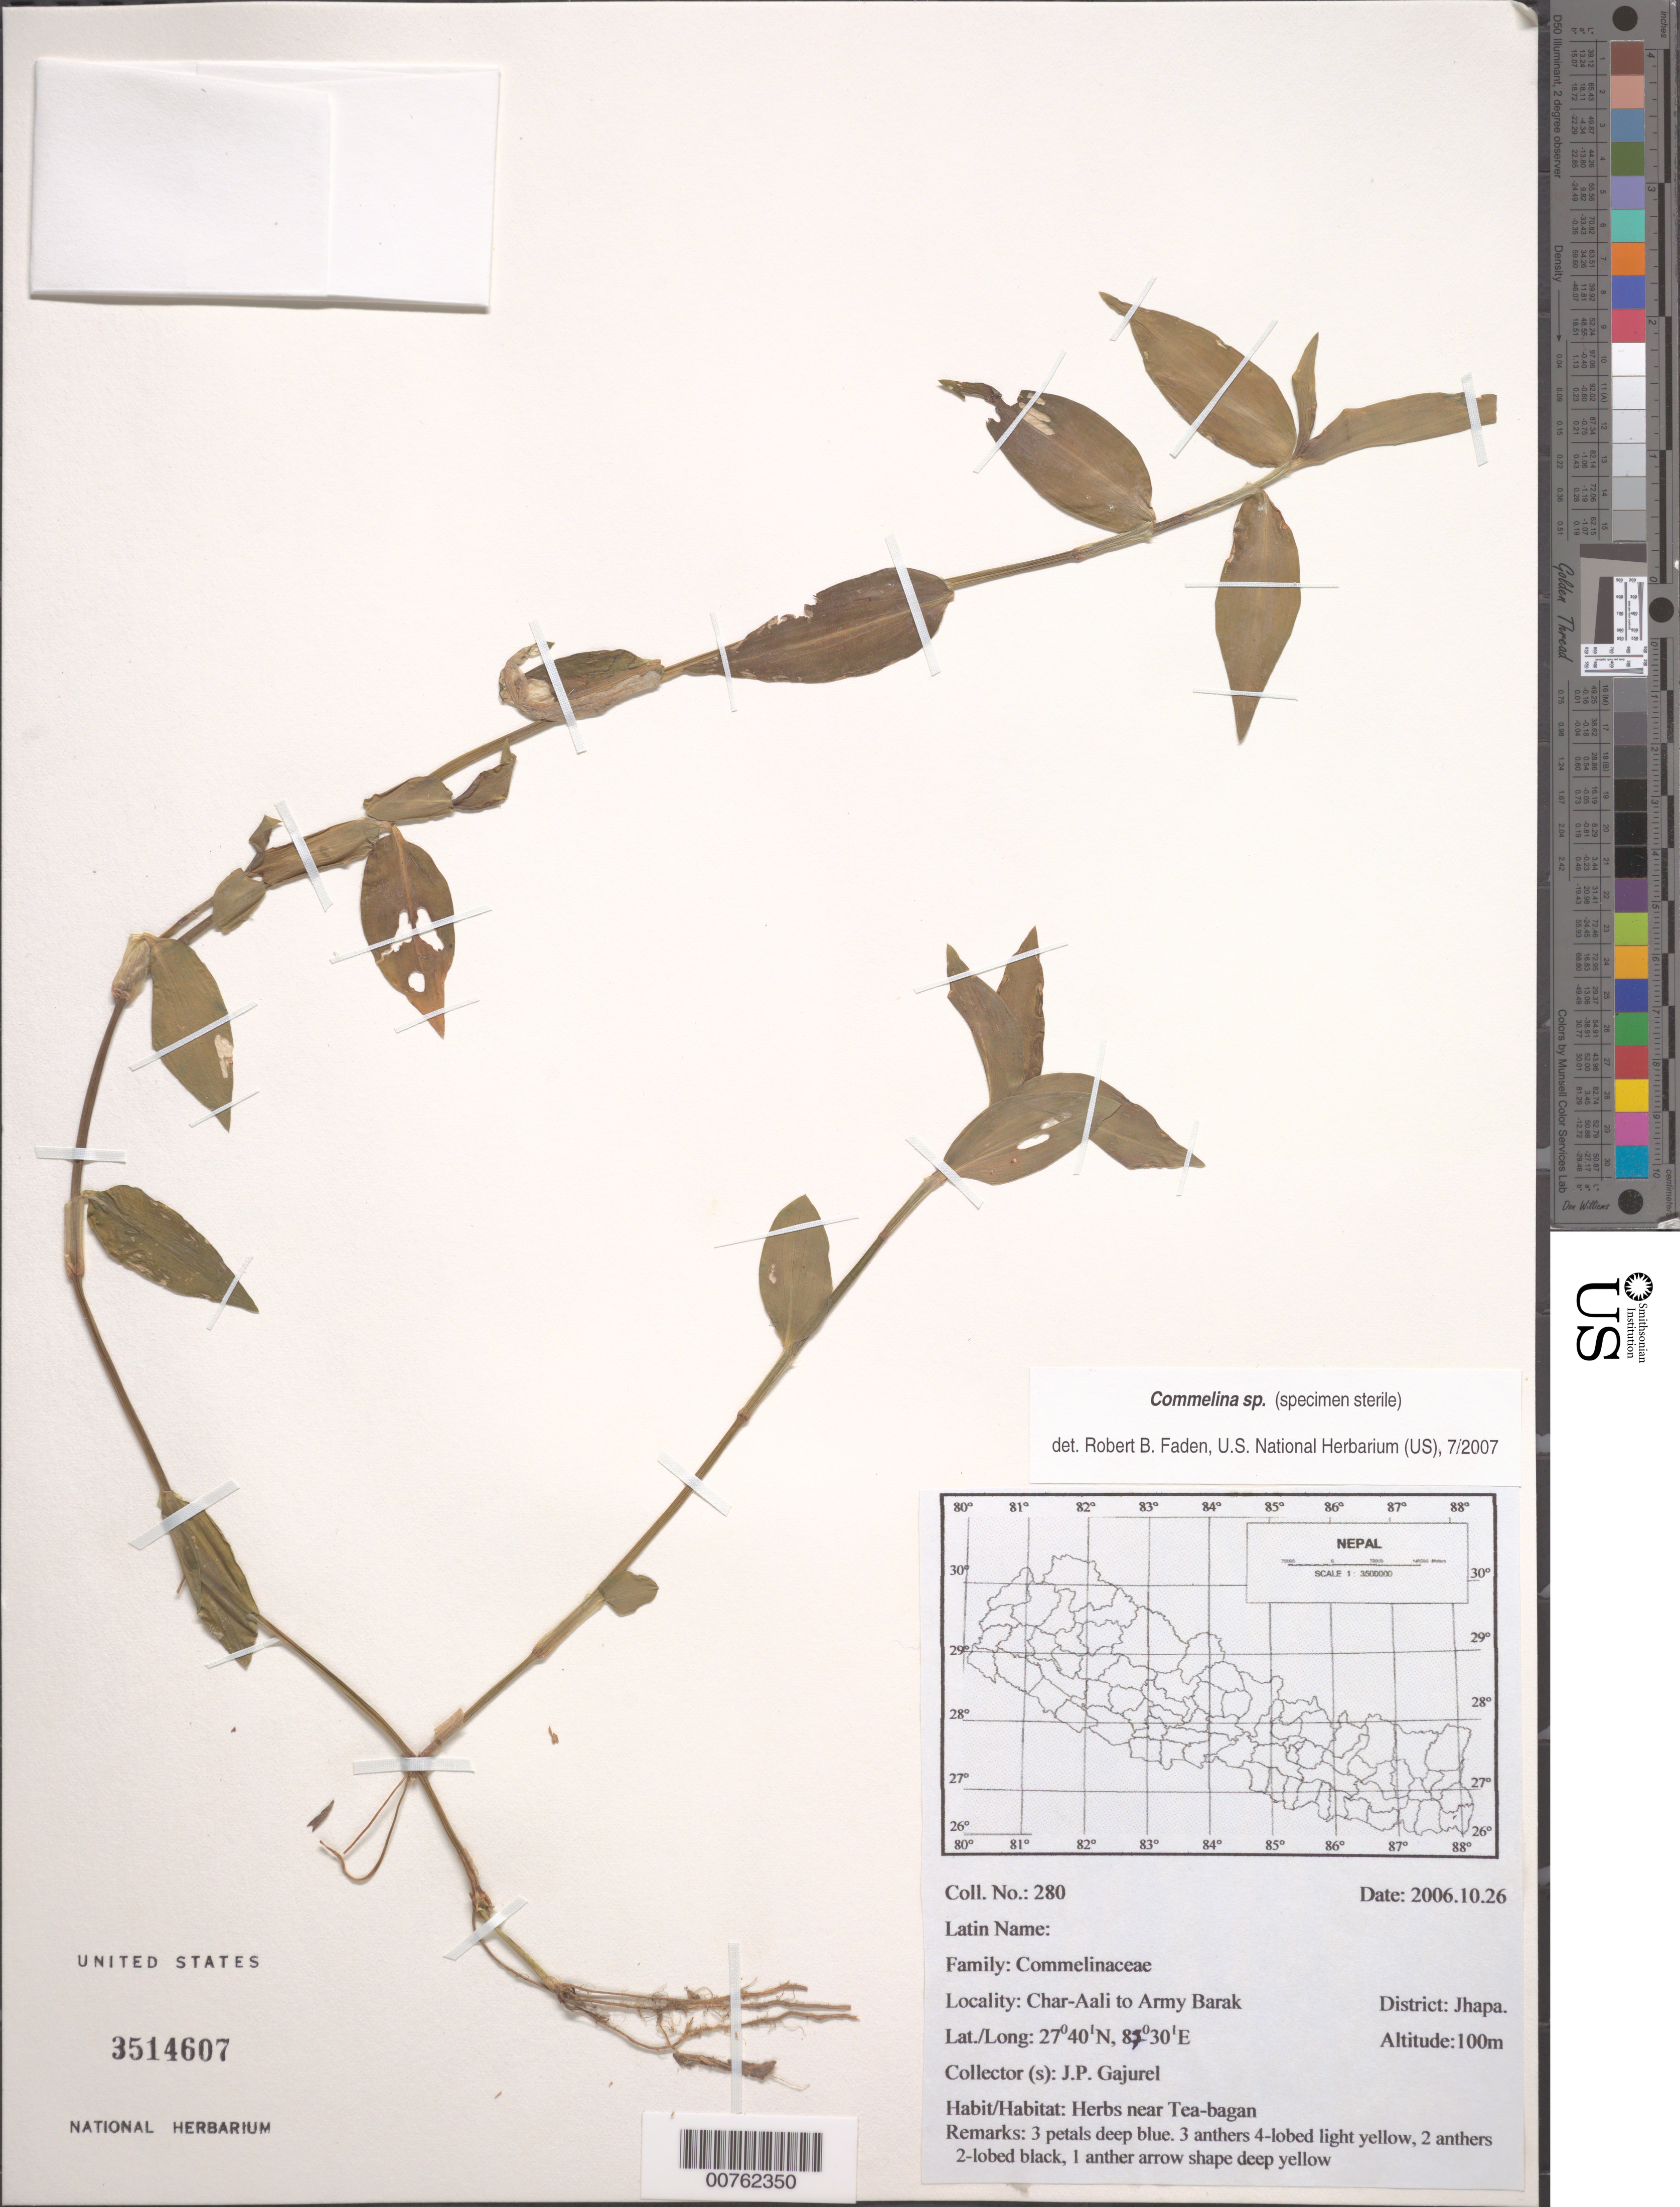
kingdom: Plantae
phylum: Tracheophyta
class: Liliopsida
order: Commelinales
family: Commelinaceae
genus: Commelina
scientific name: Commelina sp.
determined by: Faden, Robert B., (US), Smithsonian Institution - National Museum of Natural History (UNITED STATES)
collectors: J. Gajurel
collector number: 280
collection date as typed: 26 Oct 2006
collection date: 2006-10-26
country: Nepal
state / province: Mechi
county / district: Jhapa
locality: Char-Aali to Army Barak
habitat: Herbs near Tea-bagan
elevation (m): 100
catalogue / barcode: US 3514607